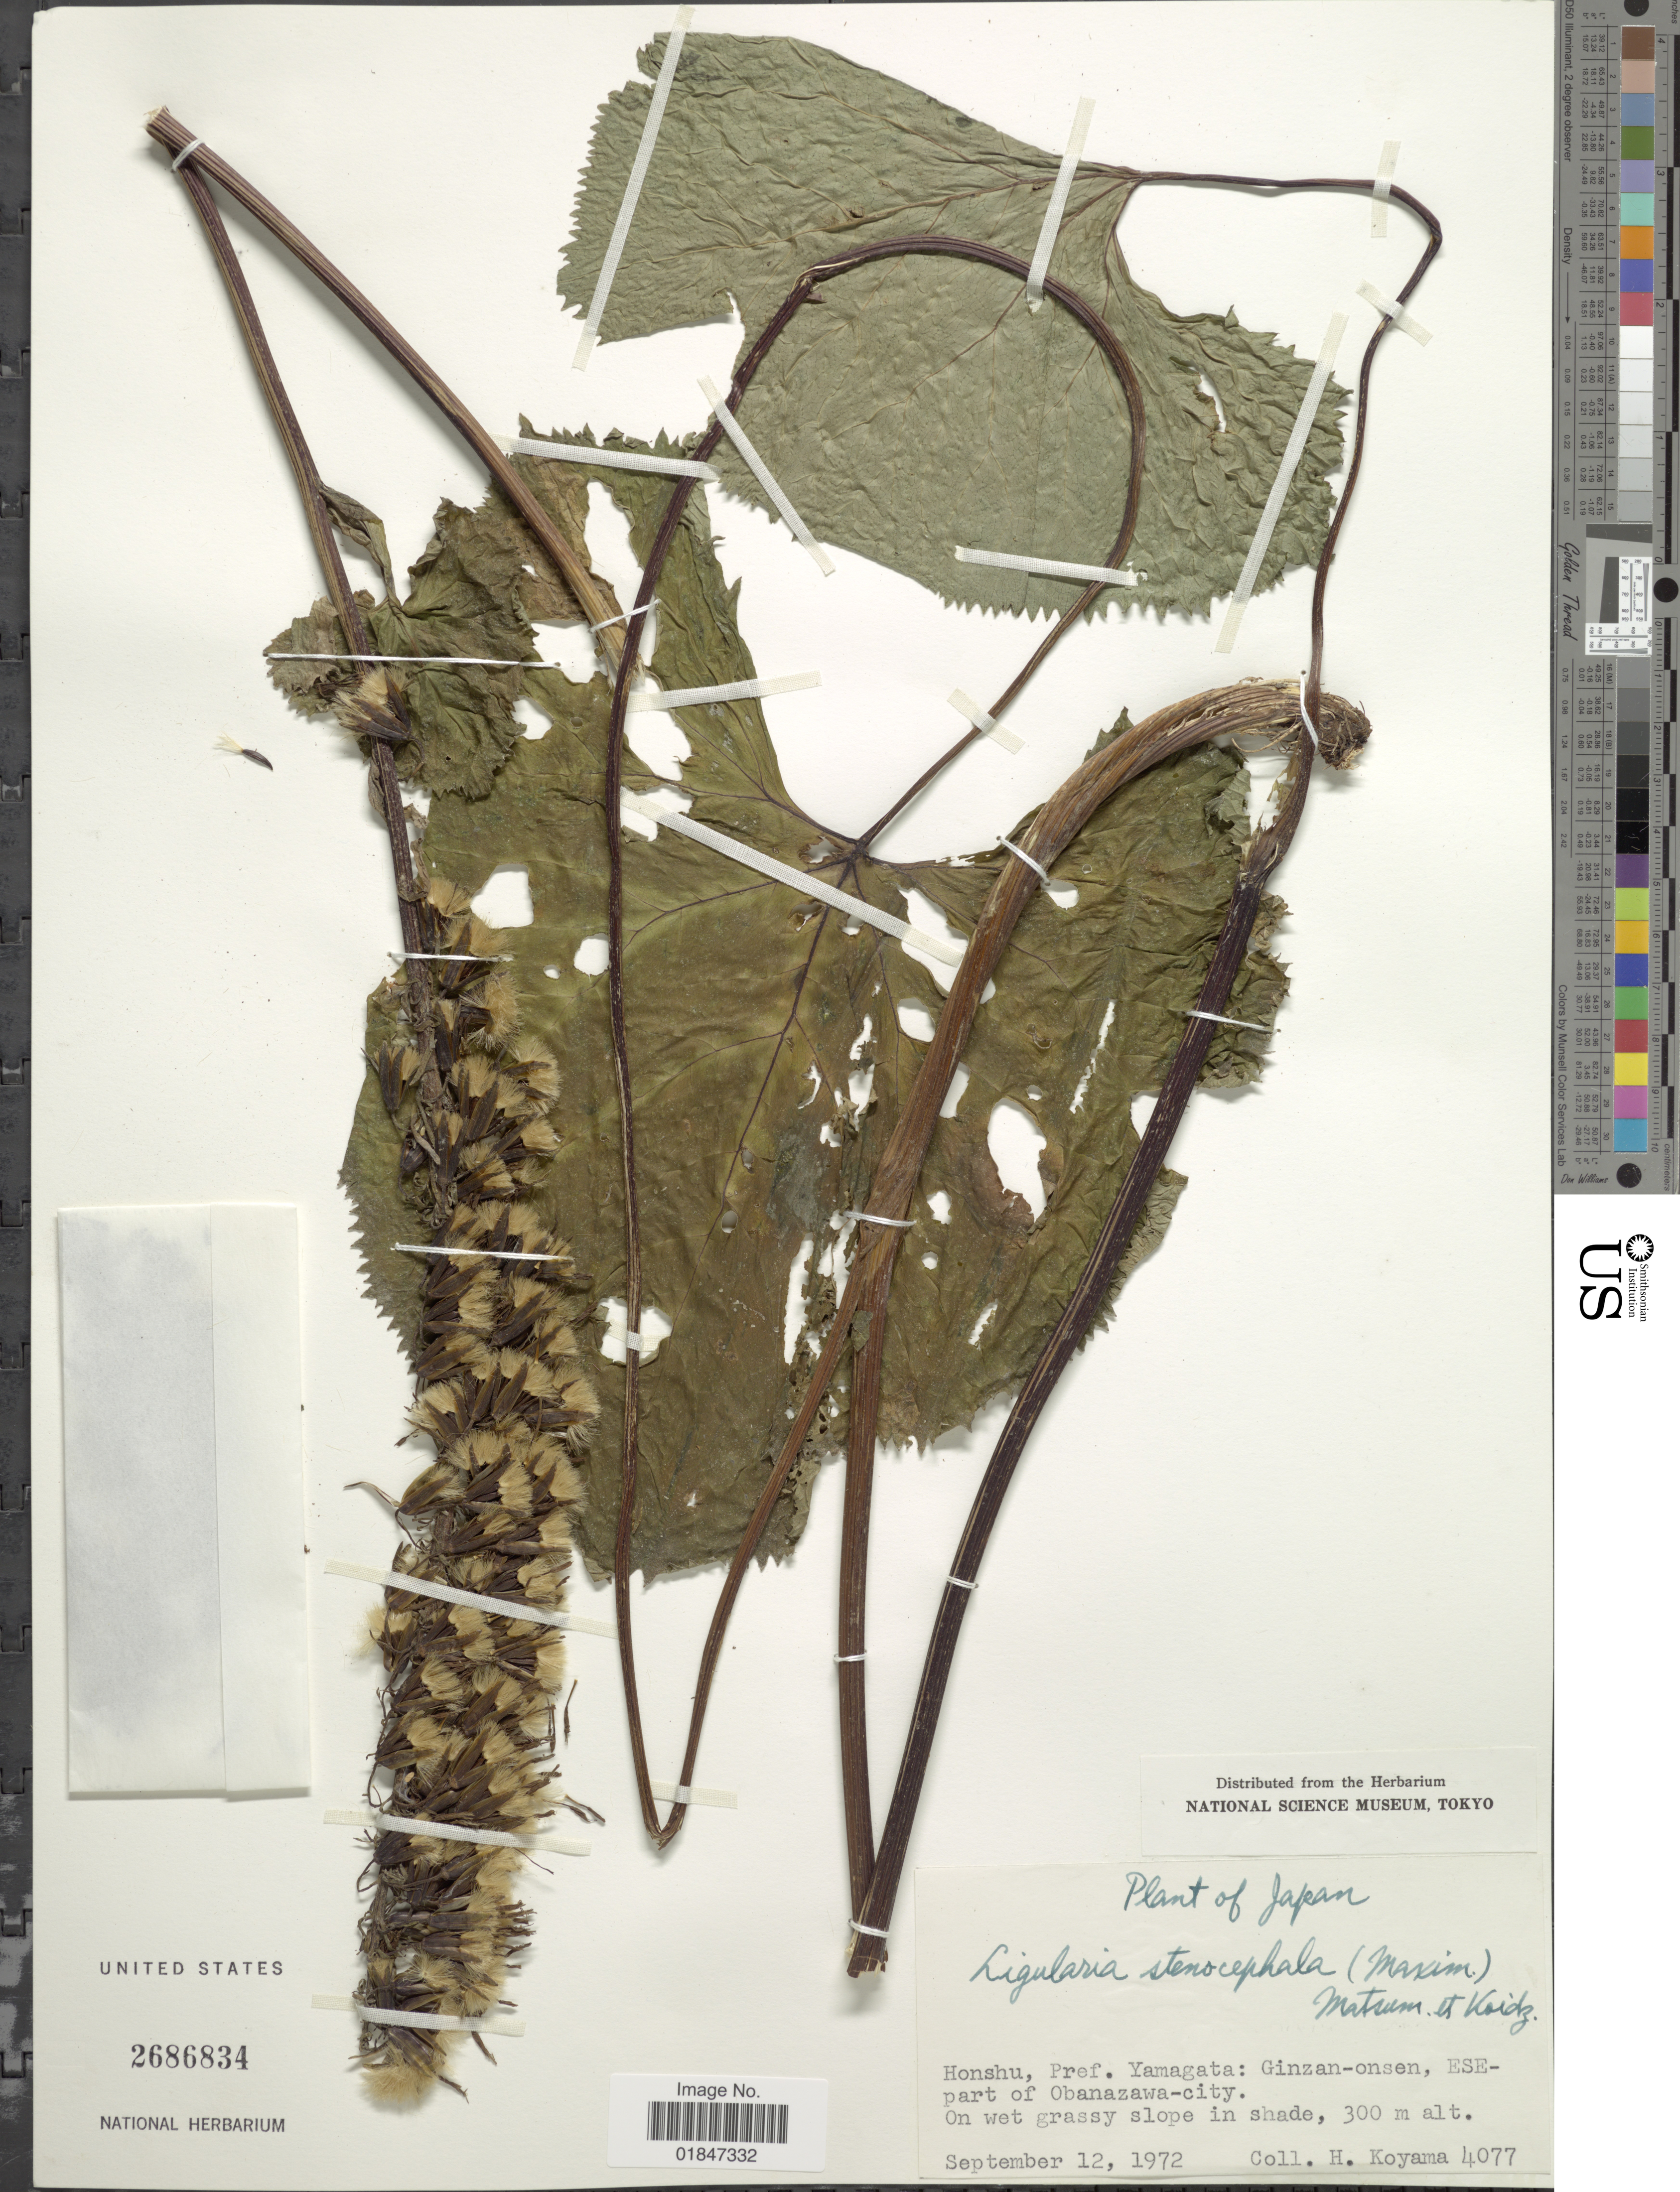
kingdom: Plantae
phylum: Tracheophyta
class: Magnoliopsida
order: Asterales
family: Asteraceae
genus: Pojarkovia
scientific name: Pojarkovia pojarkovae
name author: (Schischk.) Greuter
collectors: H. Koyama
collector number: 4077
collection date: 1972-09-12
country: Japan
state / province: Yamagata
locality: Honshu: Ginzan-onsen, ESE part of Obanazawa-City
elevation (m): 300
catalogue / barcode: US 2686834